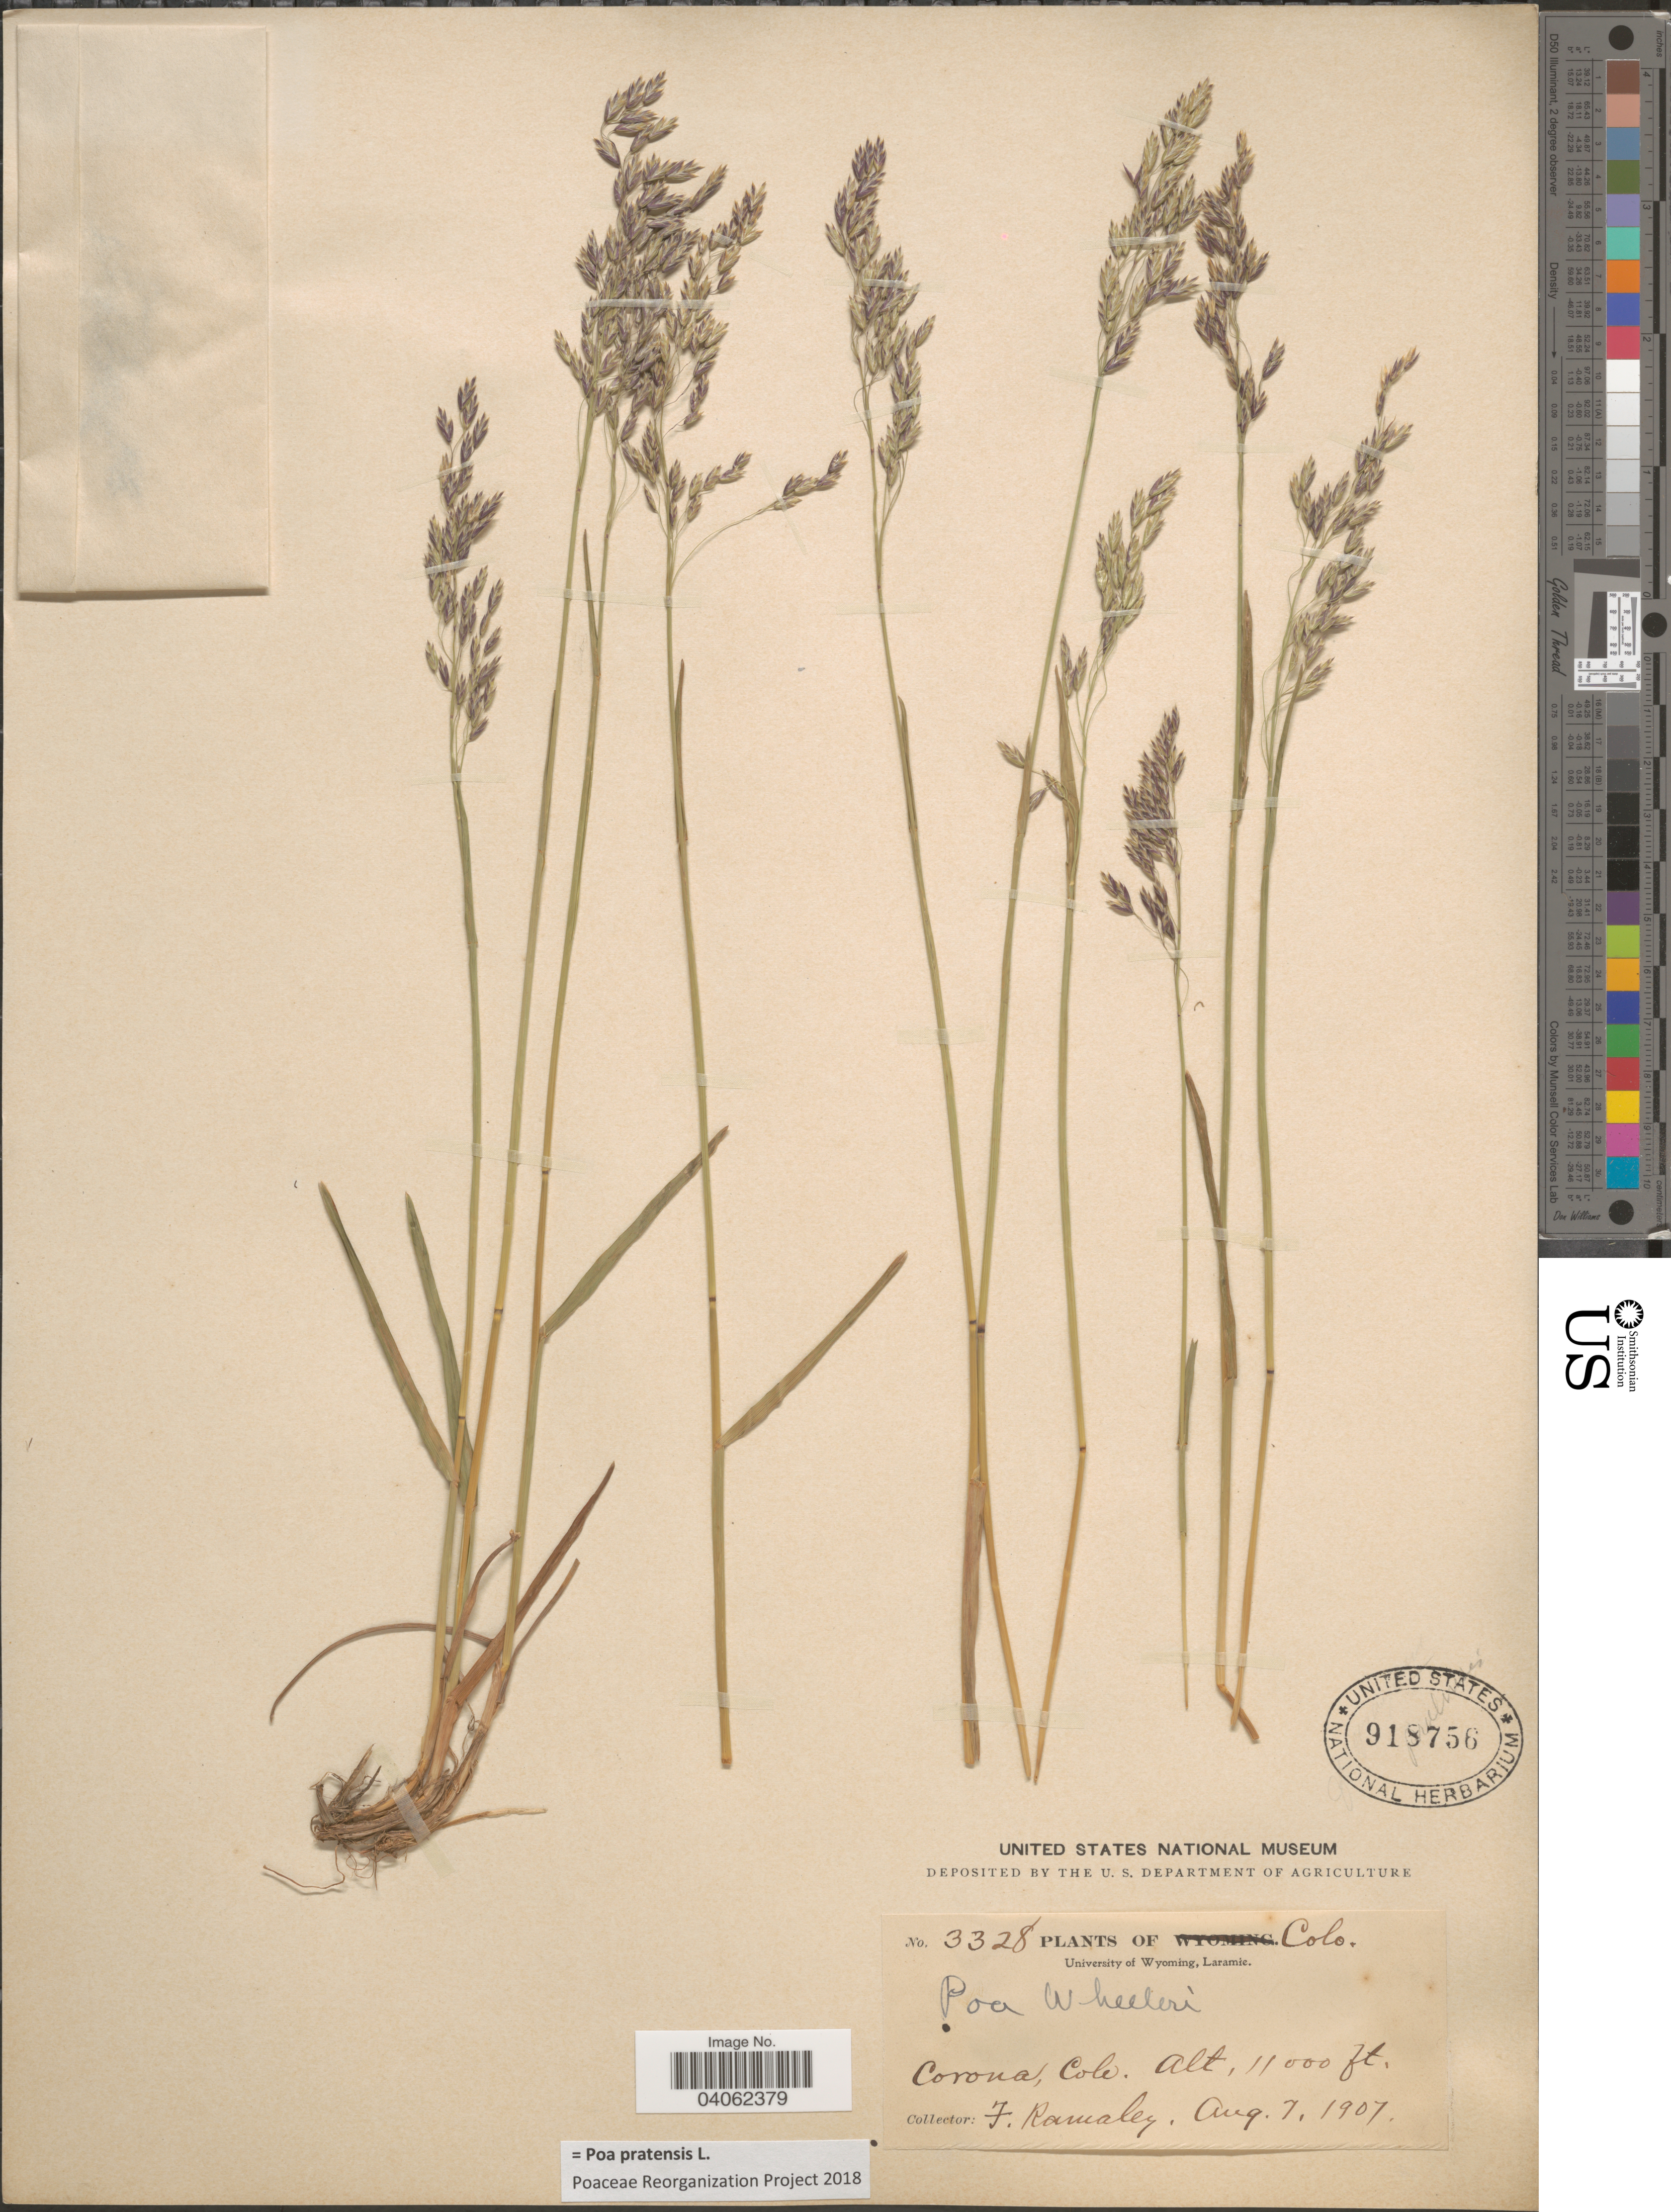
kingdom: Plantae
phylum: Tracheophyta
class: Liliopsida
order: Poales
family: Poaceae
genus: Poa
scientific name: Poa pratensis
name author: L.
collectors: F. Ramaley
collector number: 3328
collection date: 1907-08-07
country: United States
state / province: Colorado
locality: Corona.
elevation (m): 3353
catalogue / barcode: US 918756